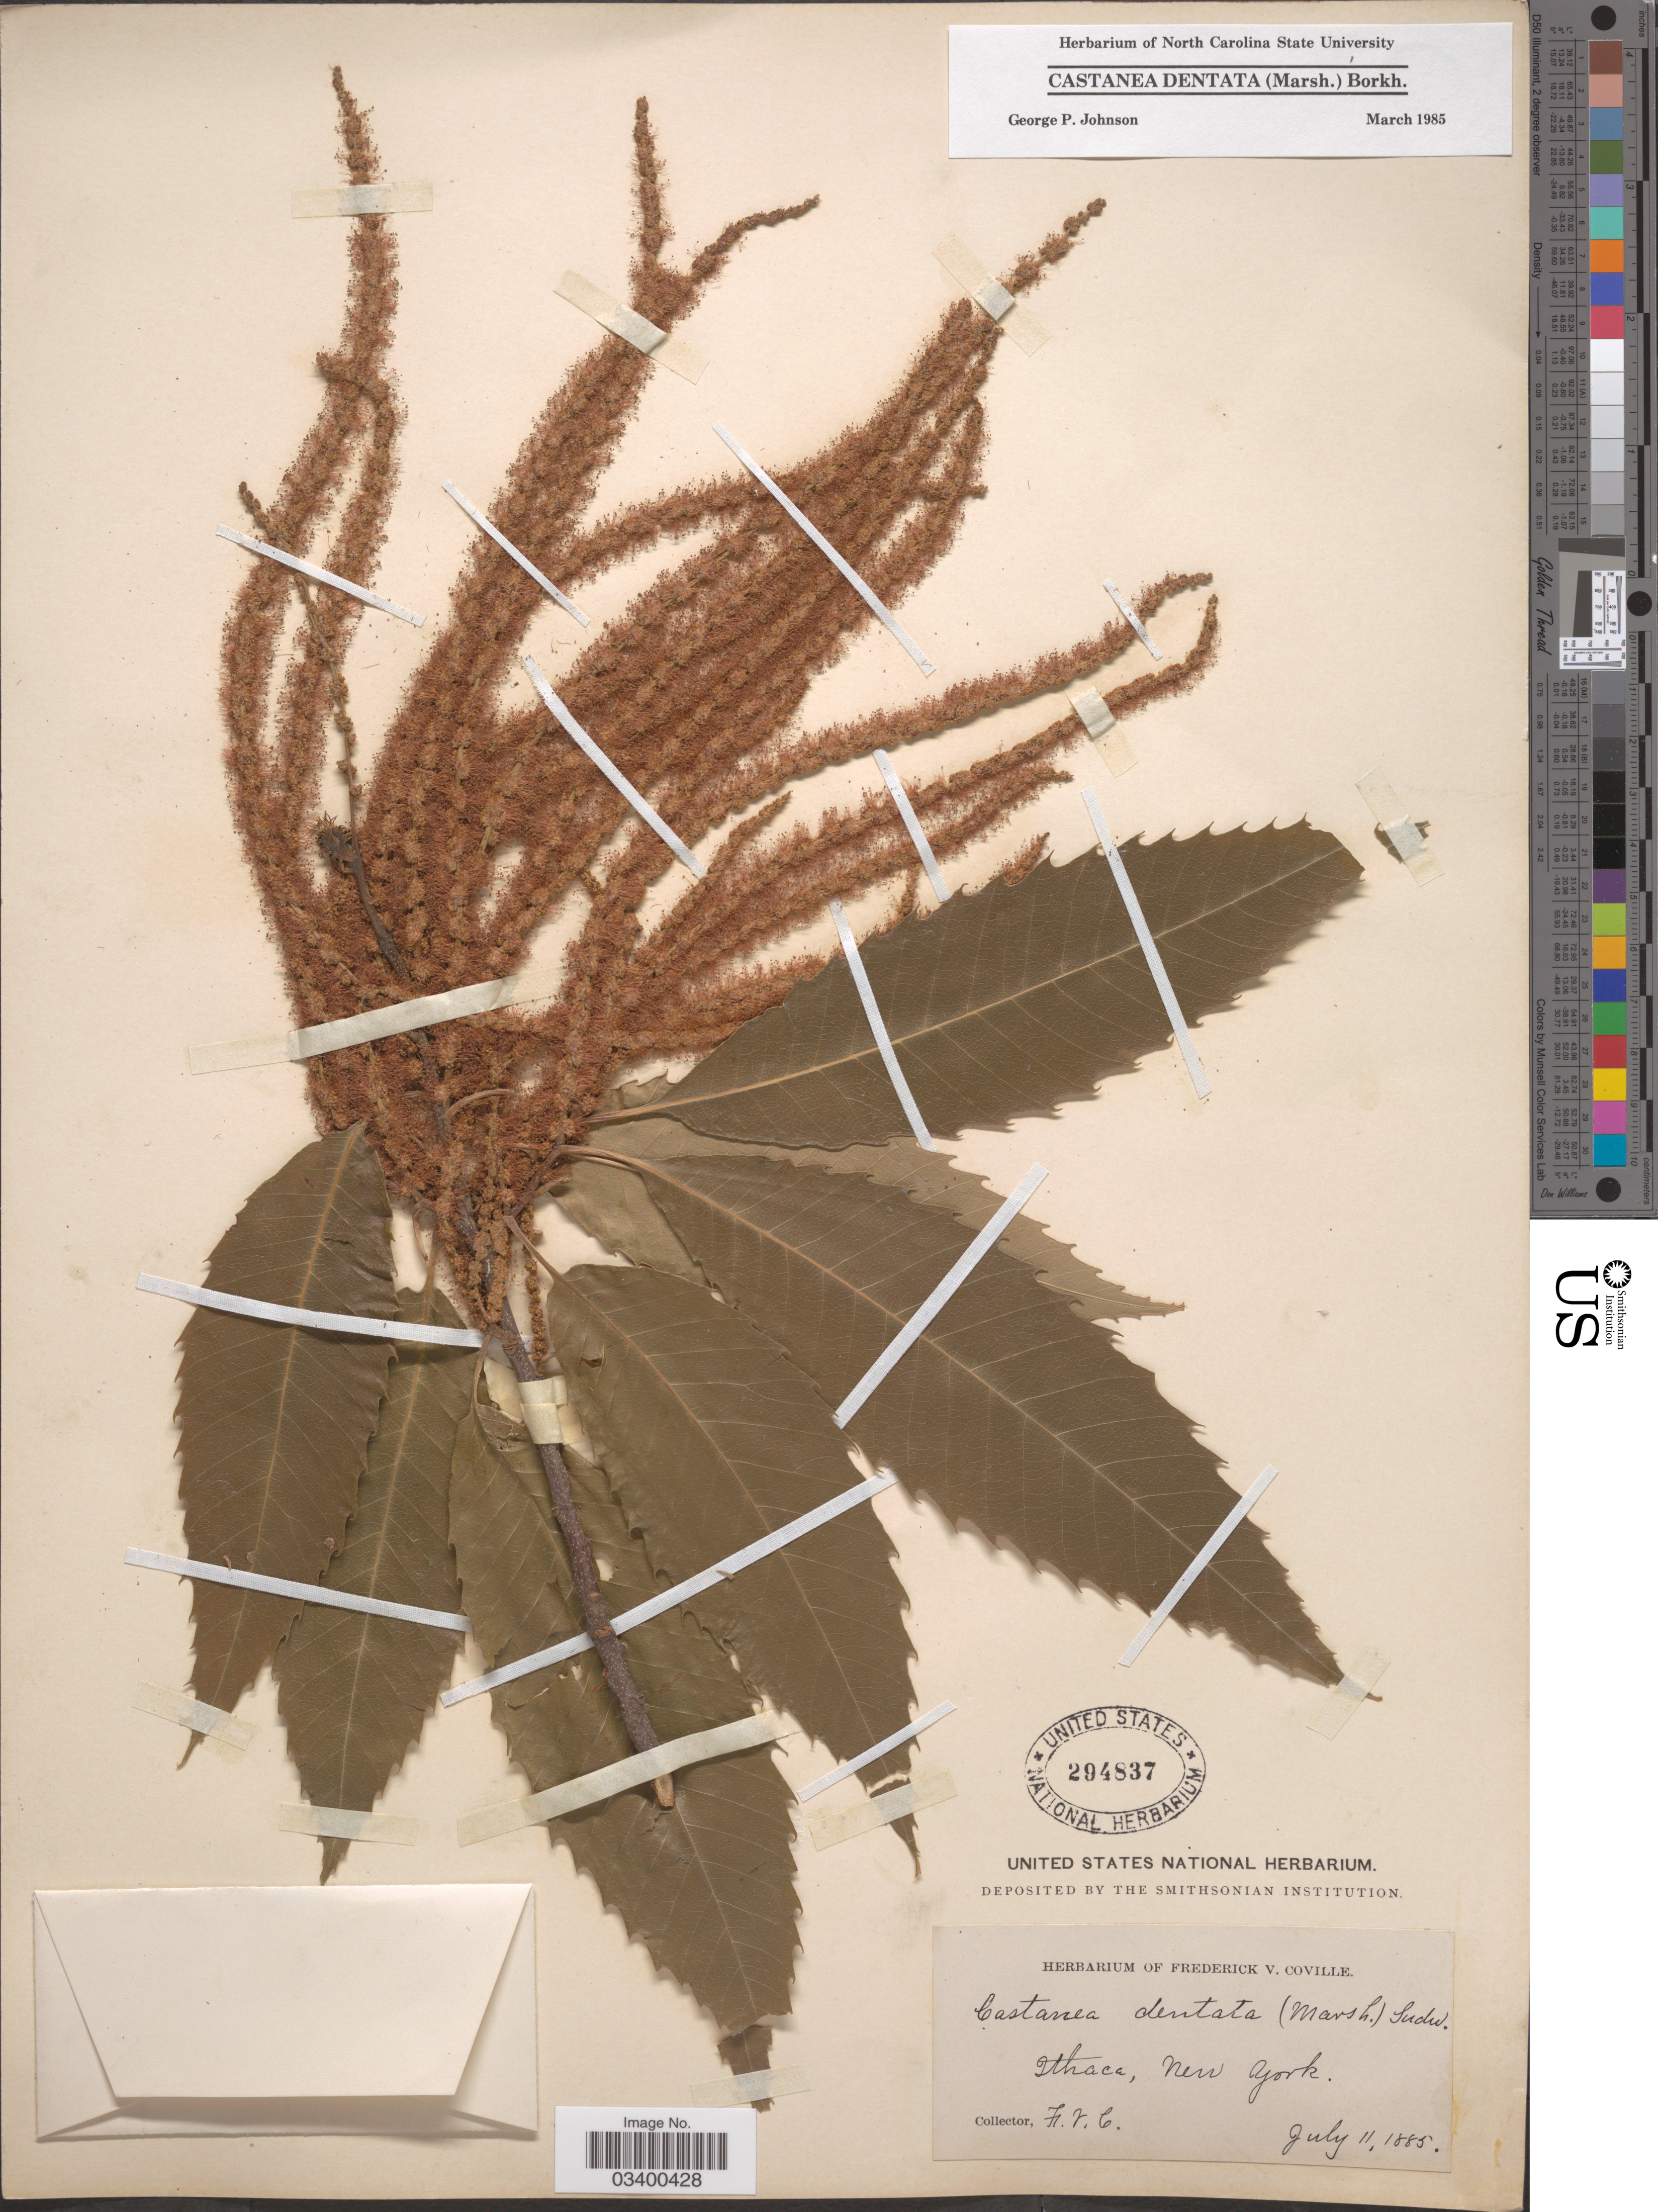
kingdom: Plantae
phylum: Tracheophyta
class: Magnoliopsida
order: Fagales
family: Fagaceae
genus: Castanea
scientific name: Castanea dentata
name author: (Marshall) Borkh.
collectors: F. V. Coville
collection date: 1885-07-11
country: United States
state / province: New York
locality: Ithaca.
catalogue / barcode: US 294837